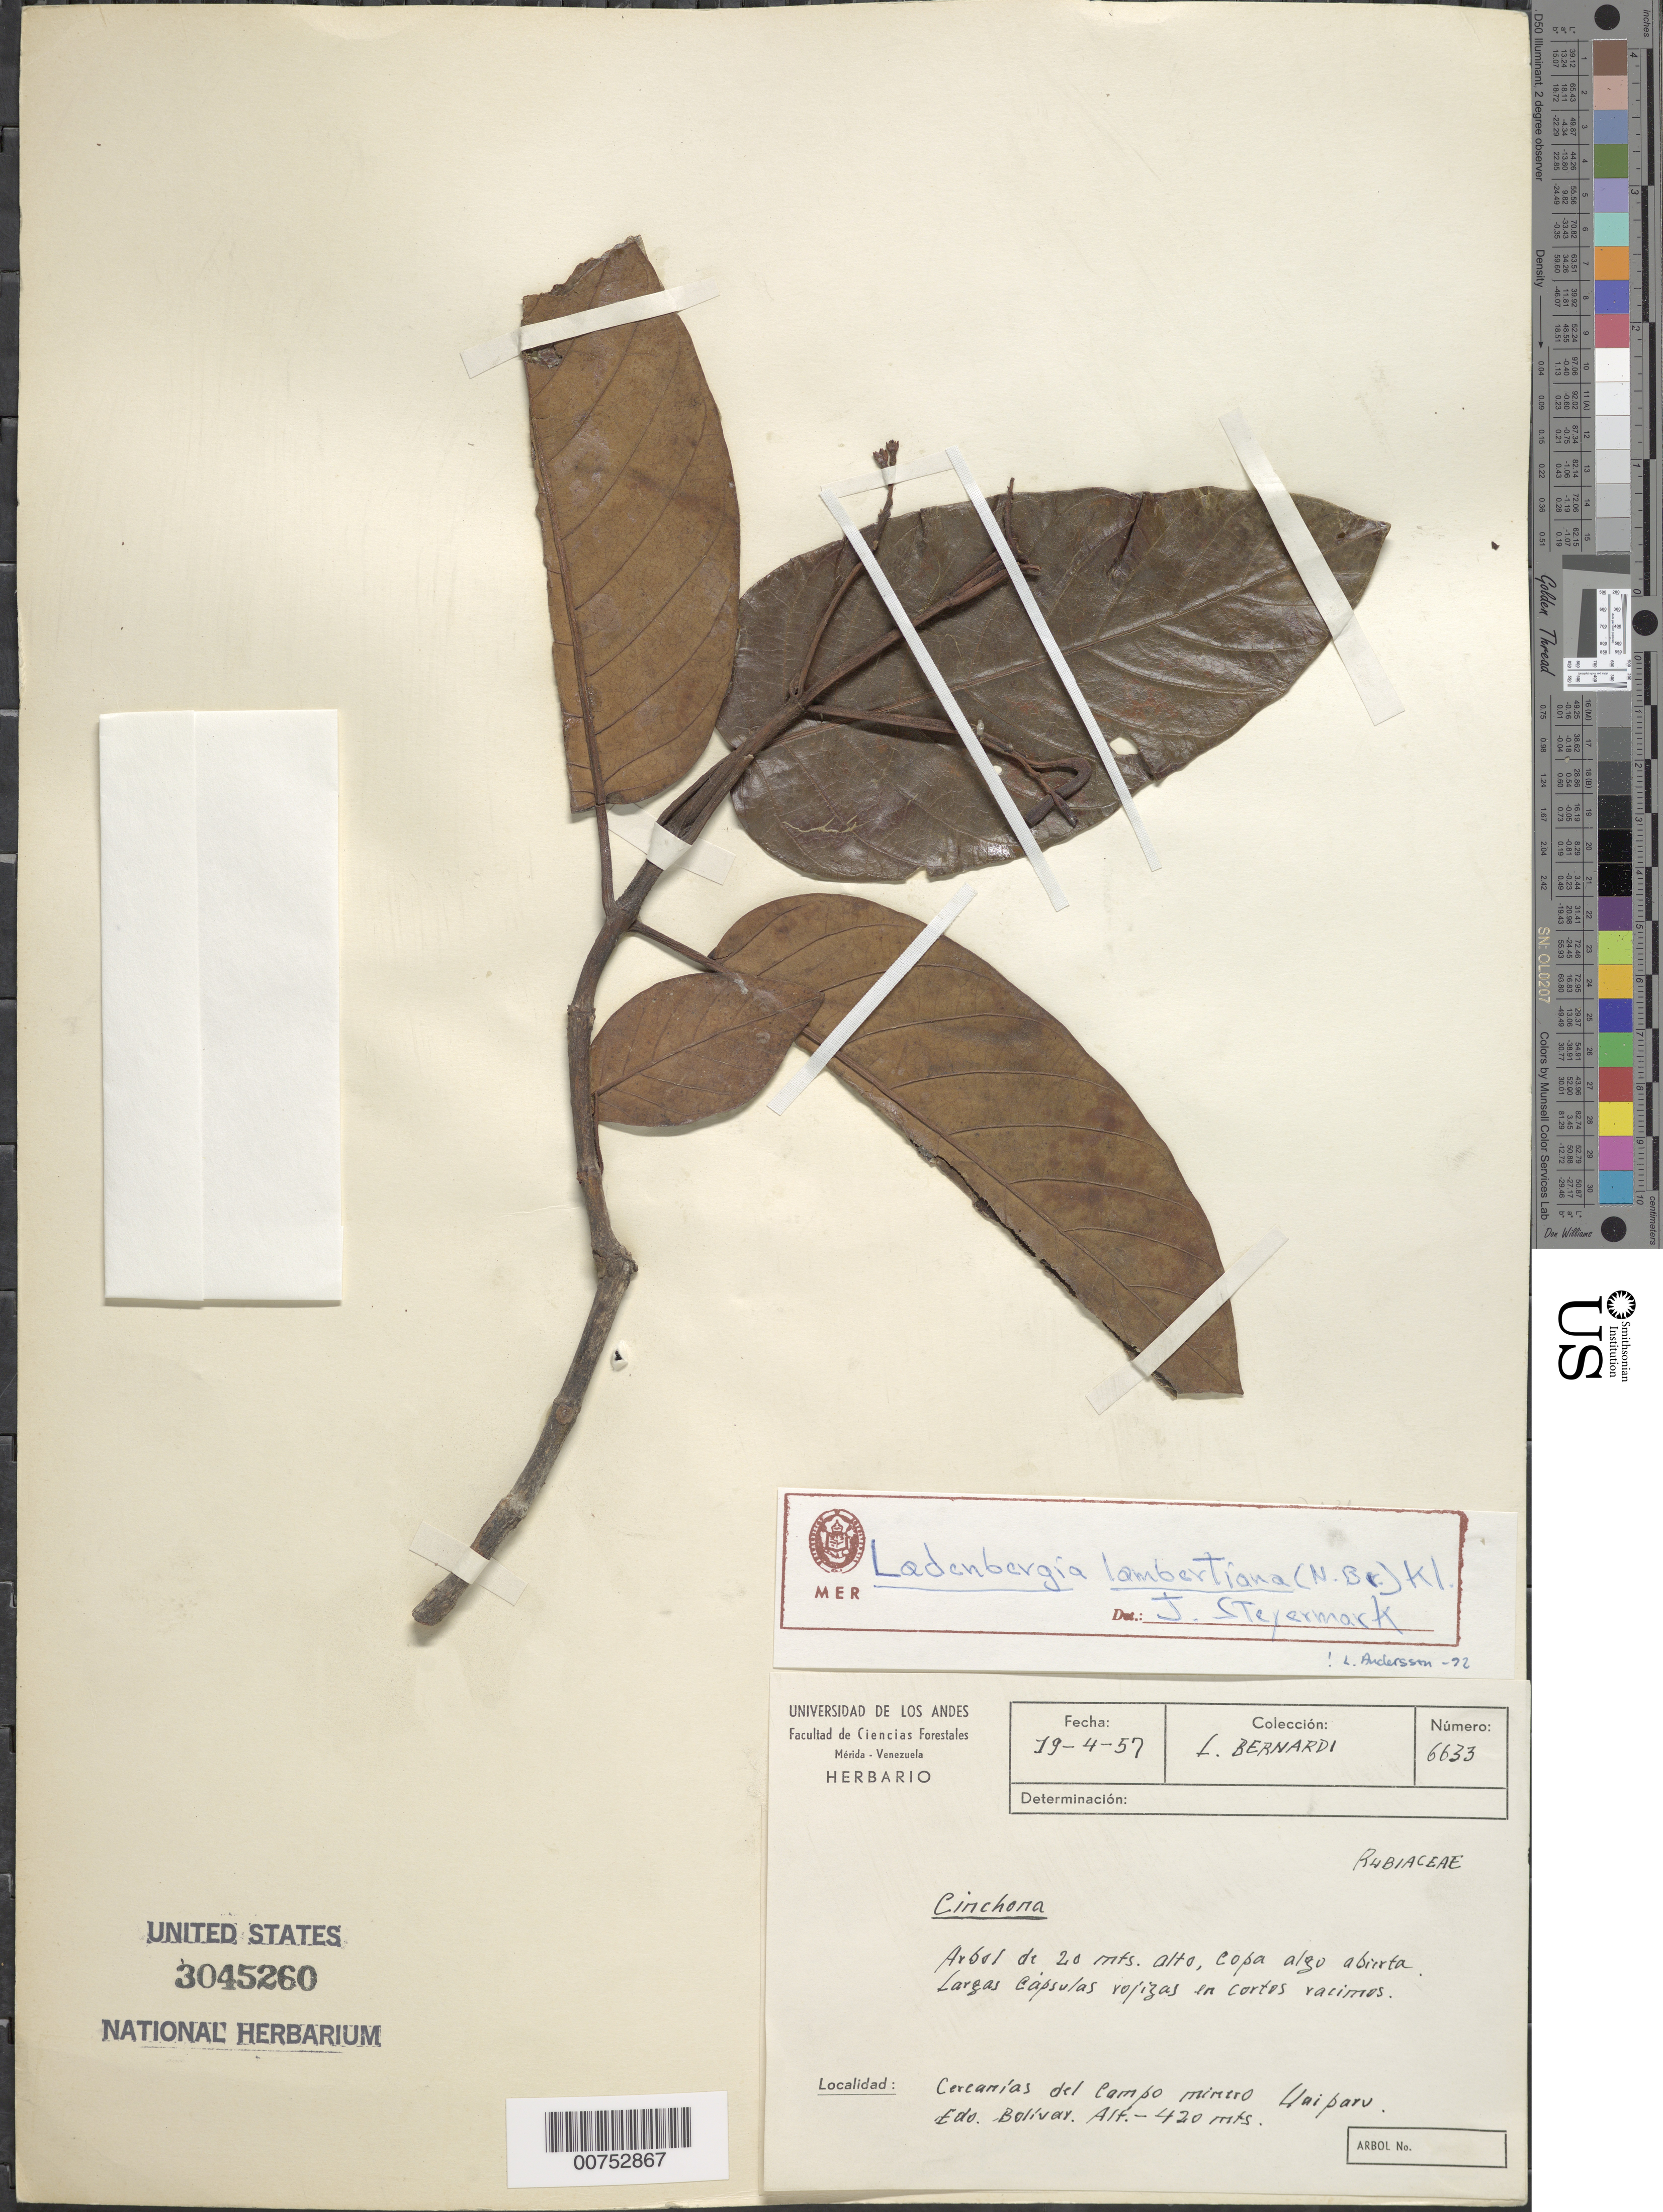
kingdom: Plantae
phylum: Tracheophyta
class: Magnoliopsida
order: Gentianales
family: Rubiaceae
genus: Ladenbergia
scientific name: Ladenbergia lambertiana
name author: (A. Braun ex Mart.) Klotzsch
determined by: Andersson, [Bengt] Lennart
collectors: A. L. Bernardi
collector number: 6633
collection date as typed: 19-Apr-57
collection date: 1957-04-19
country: Venezuela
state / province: Bolívar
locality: Campo Minero Uaiparu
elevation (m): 420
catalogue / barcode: US 3045260